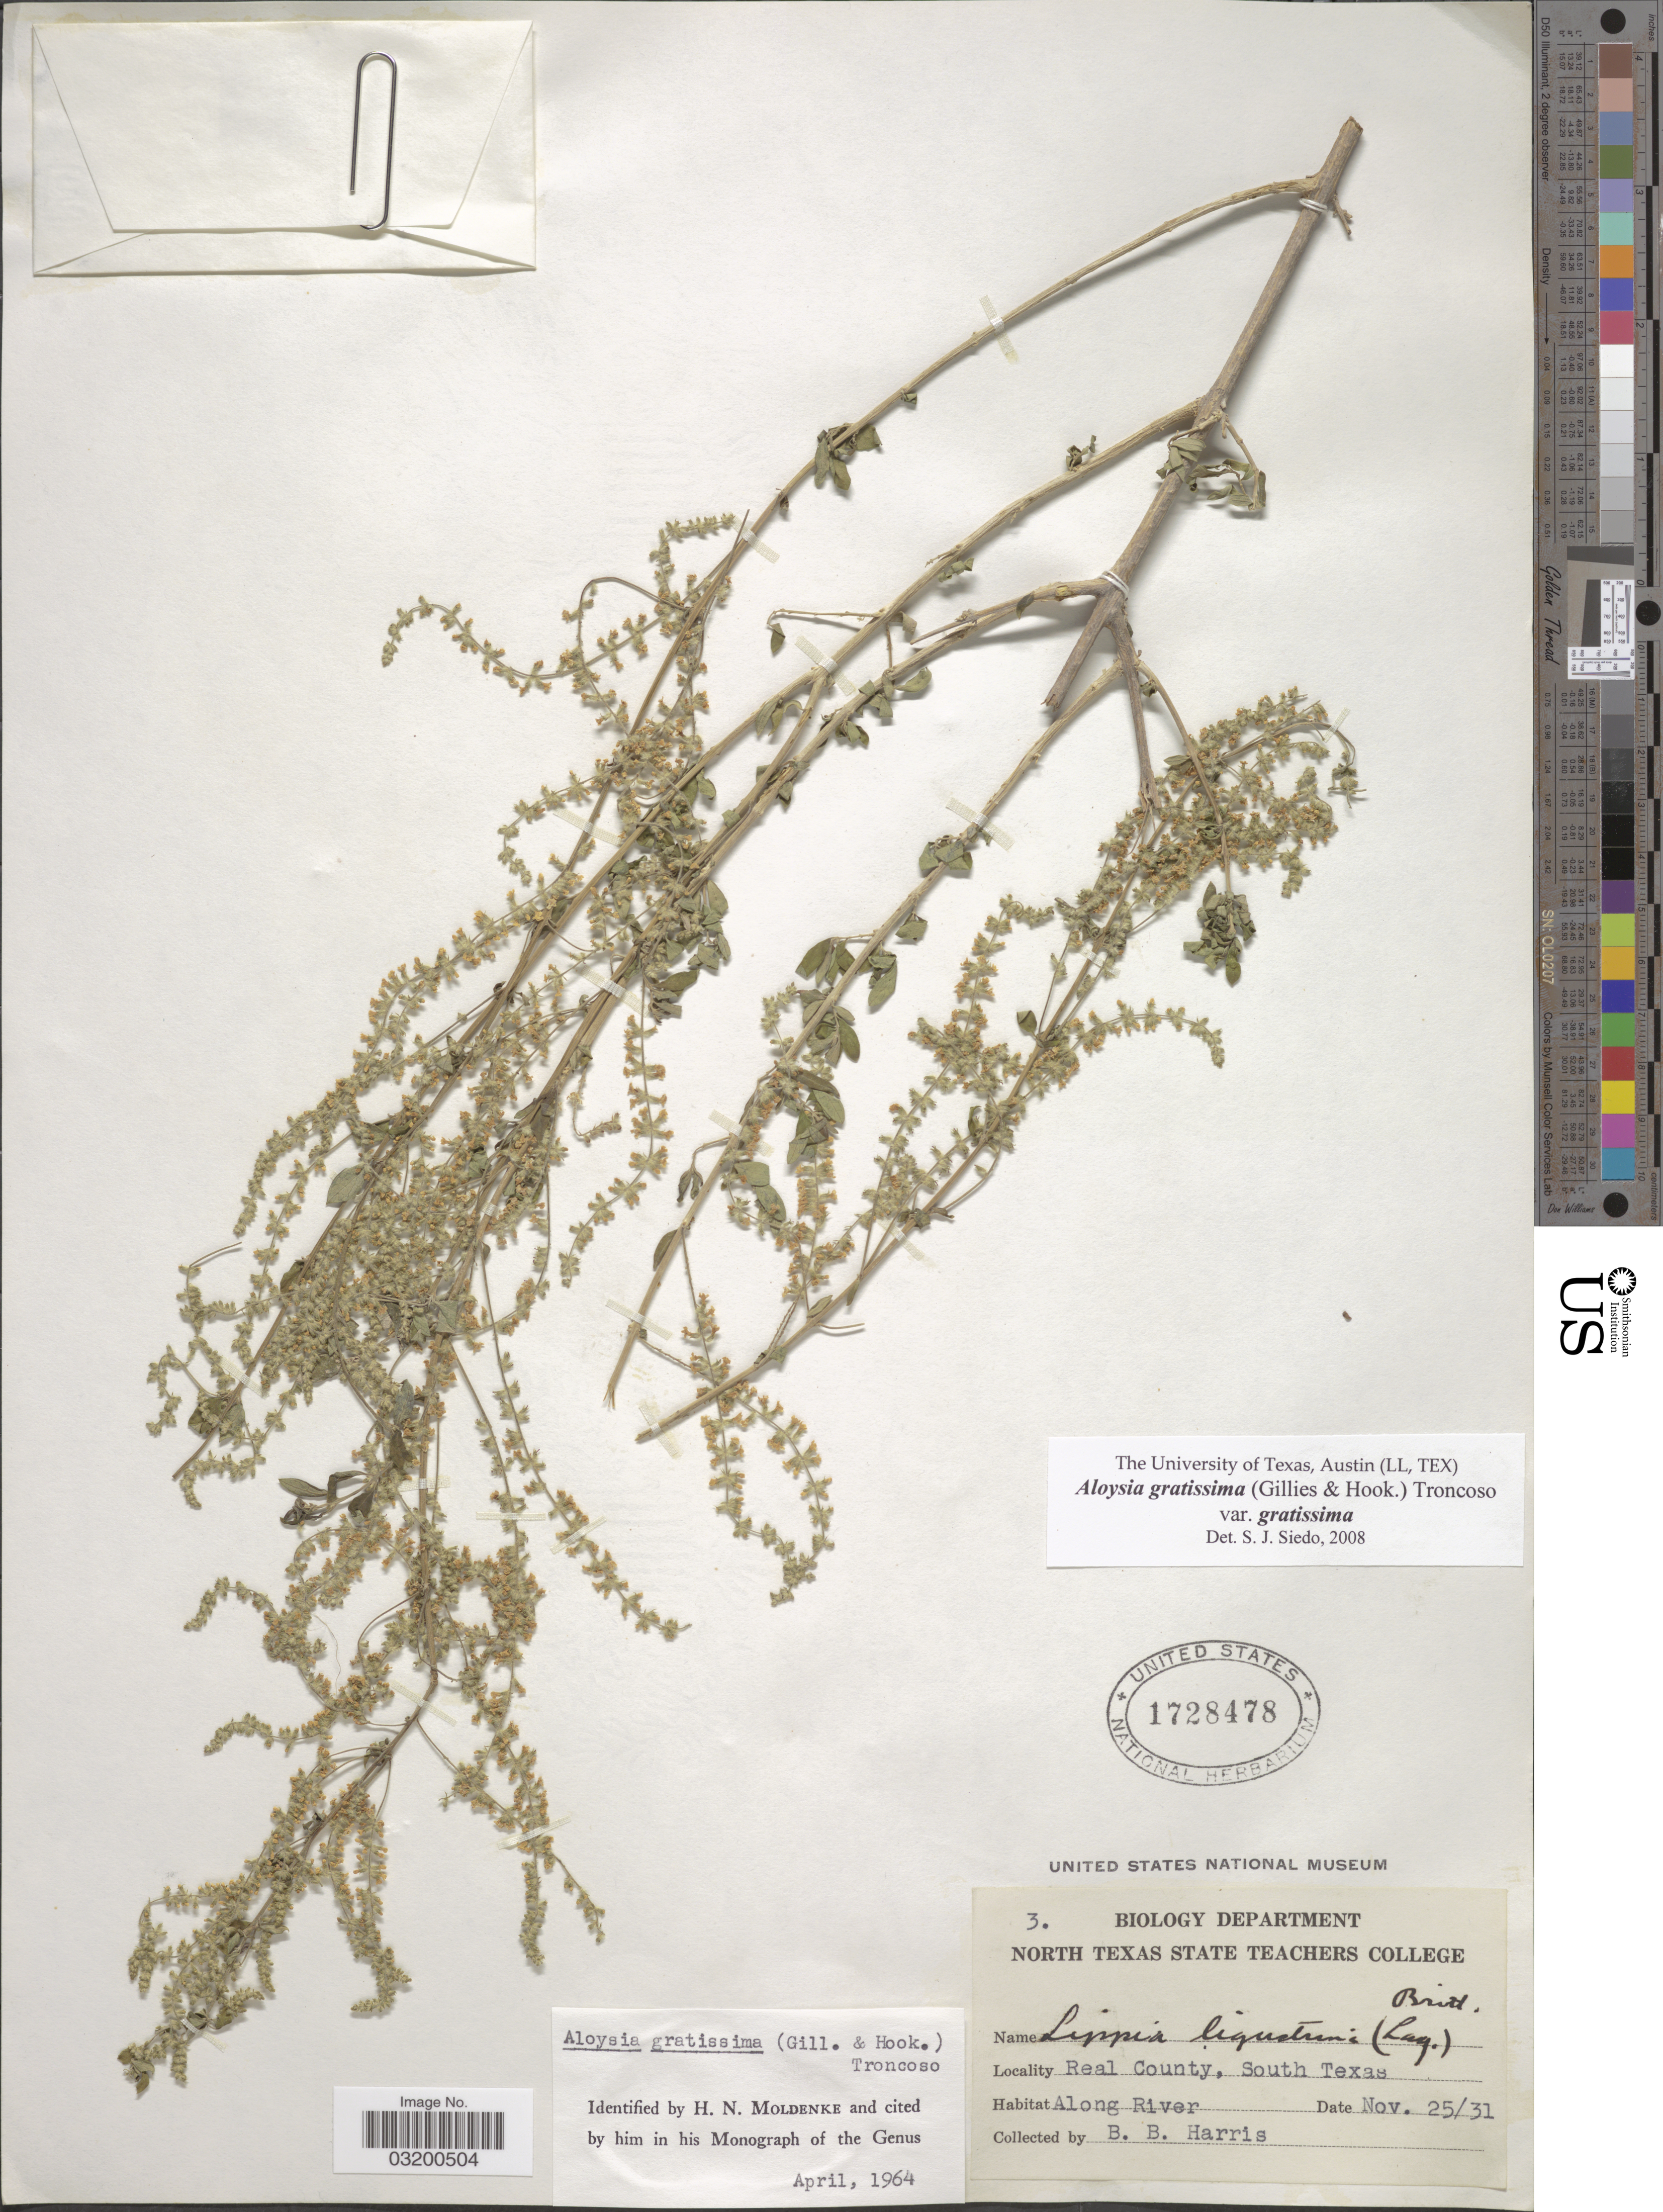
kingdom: Plantae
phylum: Tracheophyta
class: Magnoliopsida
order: Lamiales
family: Verbenaceae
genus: Aloysia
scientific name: Aloysia gratissima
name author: (Gillies & Hook.) Tronc.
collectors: B. B. Harris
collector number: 3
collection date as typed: Transcribed d/m/y: 25/11/31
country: United States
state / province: Texas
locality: Real County, South Texas.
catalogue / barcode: US 1728478